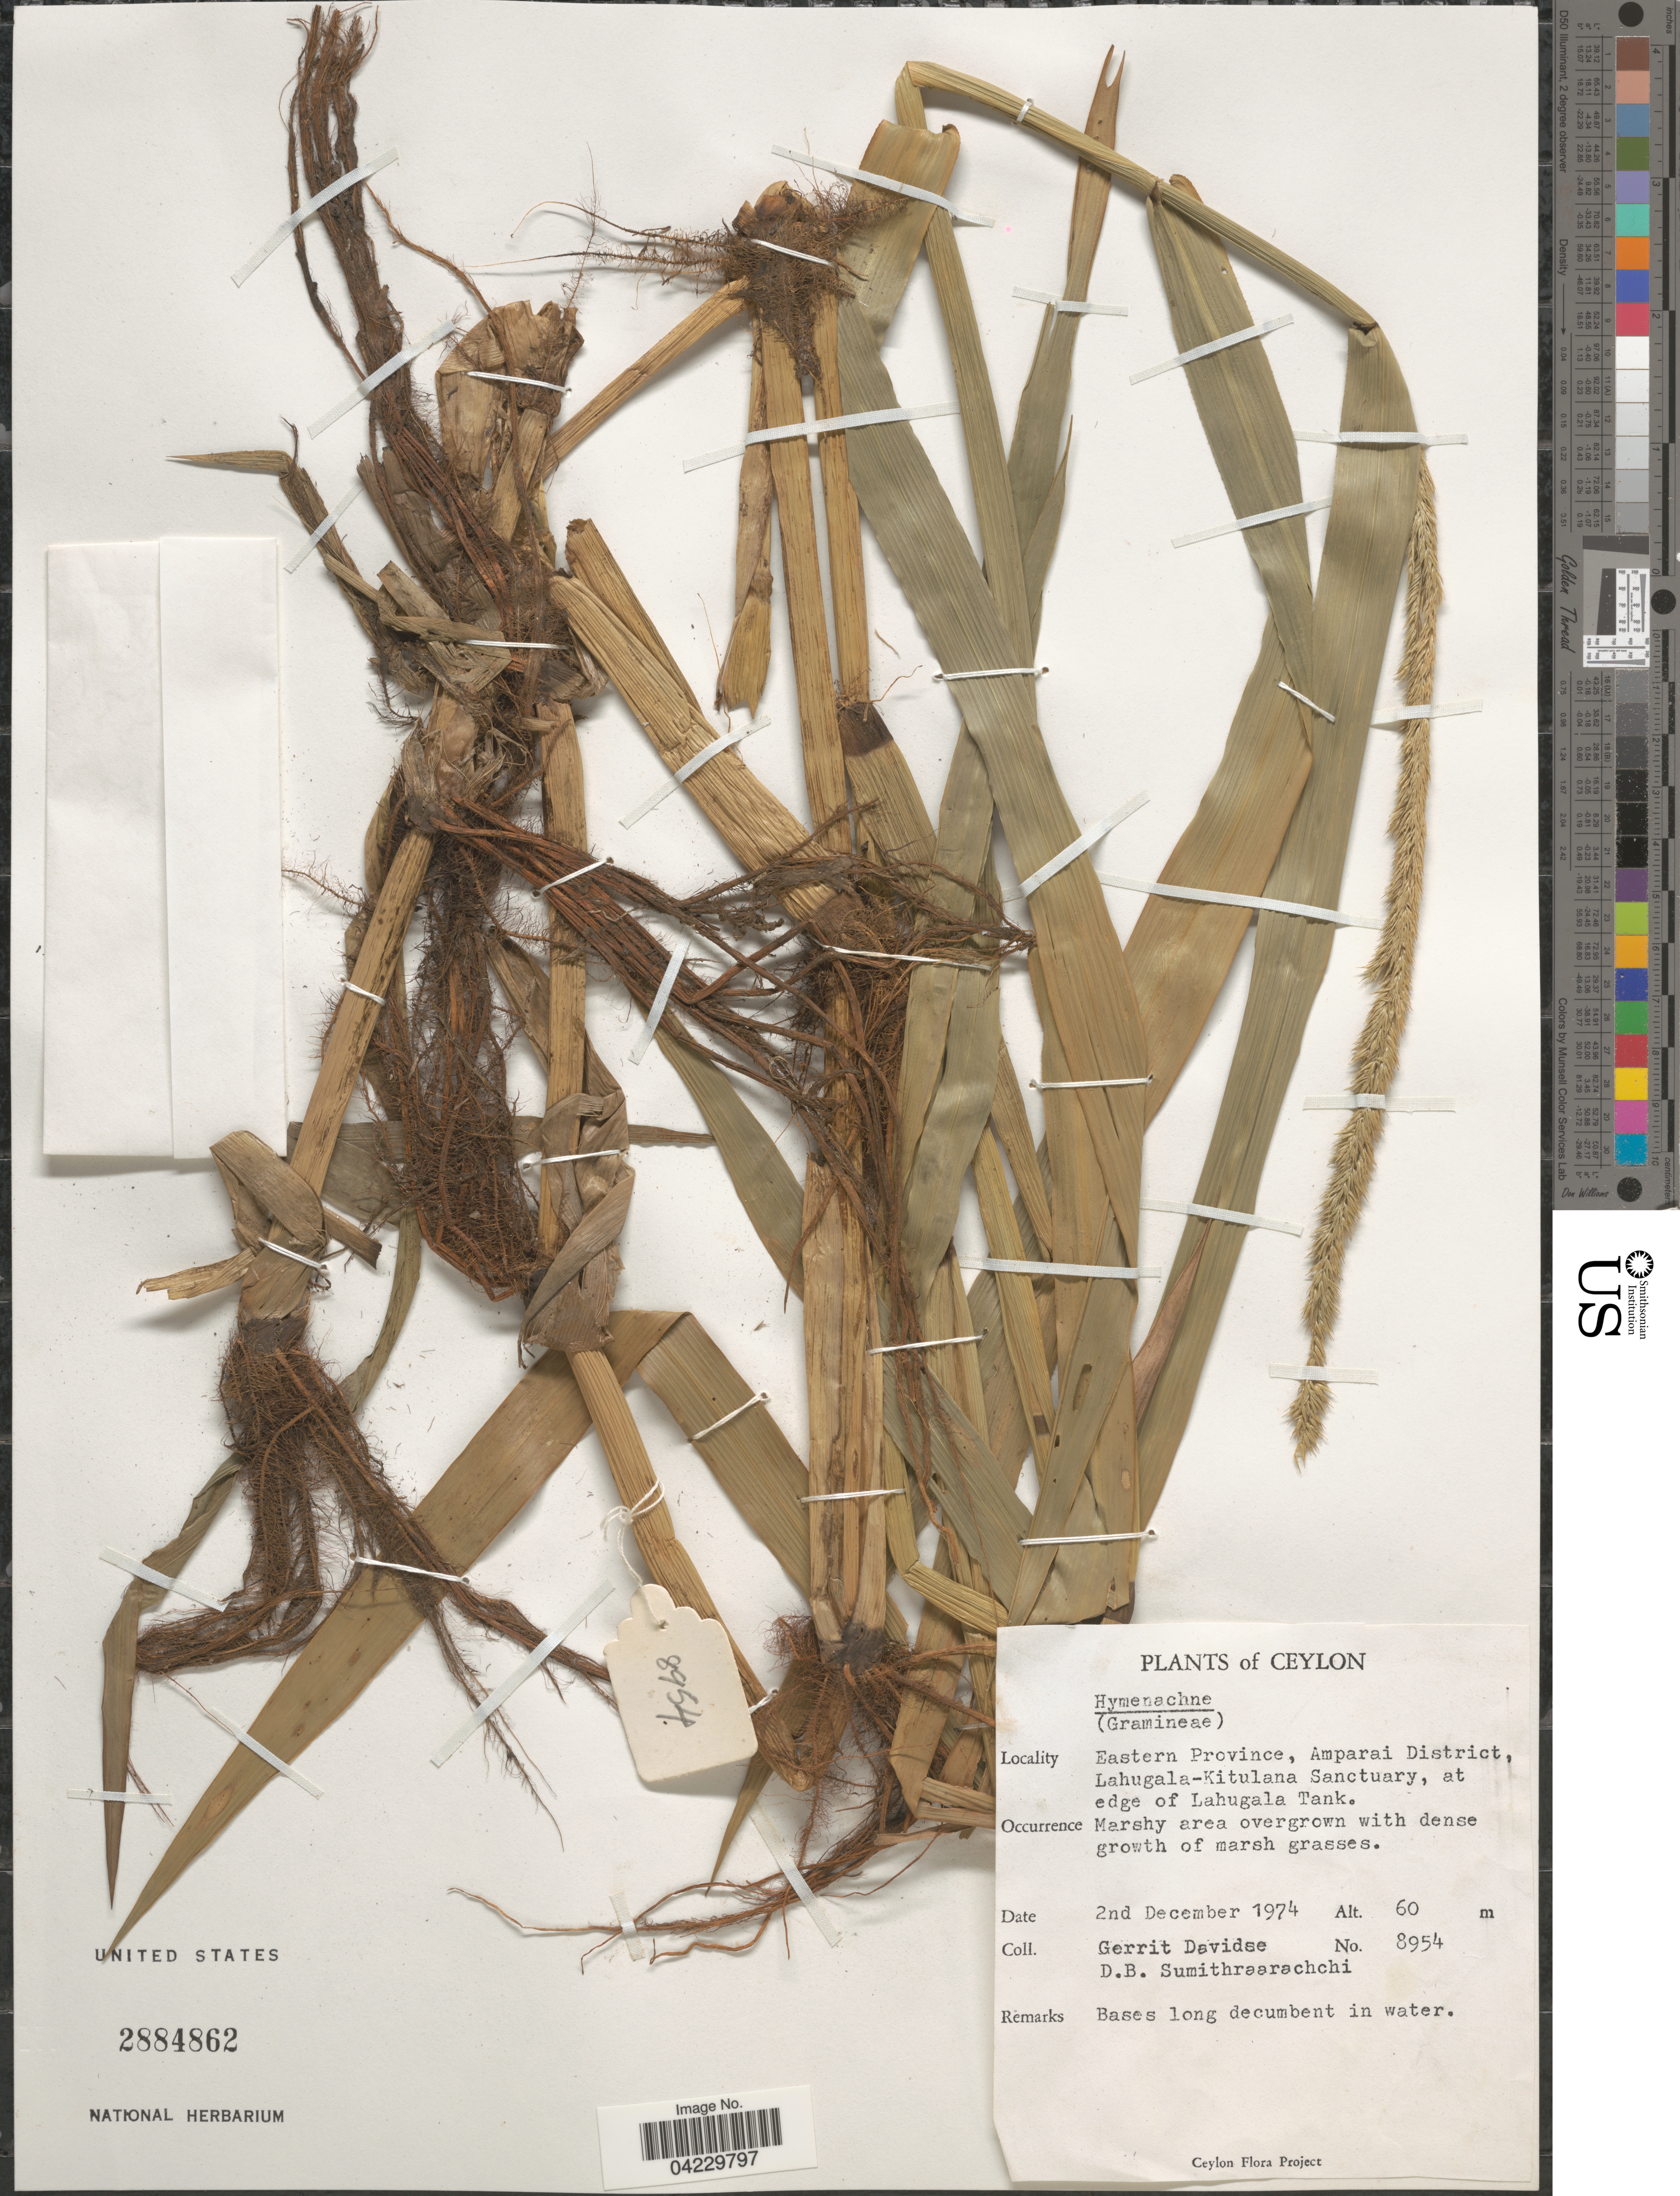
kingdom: Plantae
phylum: Tracheophyta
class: Liliopsida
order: Poales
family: Poaceae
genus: Hymenachne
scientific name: Hymenachne sp.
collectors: G. Davidse & D. B. Sumithraarachchi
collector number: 8954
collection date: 1974-12-02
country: Sri Lanka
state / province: Eastern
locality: Ceylon. Amparai District, Lahugala-Kitulana Sanctuary, at edge of Lahugala Tank.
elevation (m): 60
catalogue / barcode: US 2884862